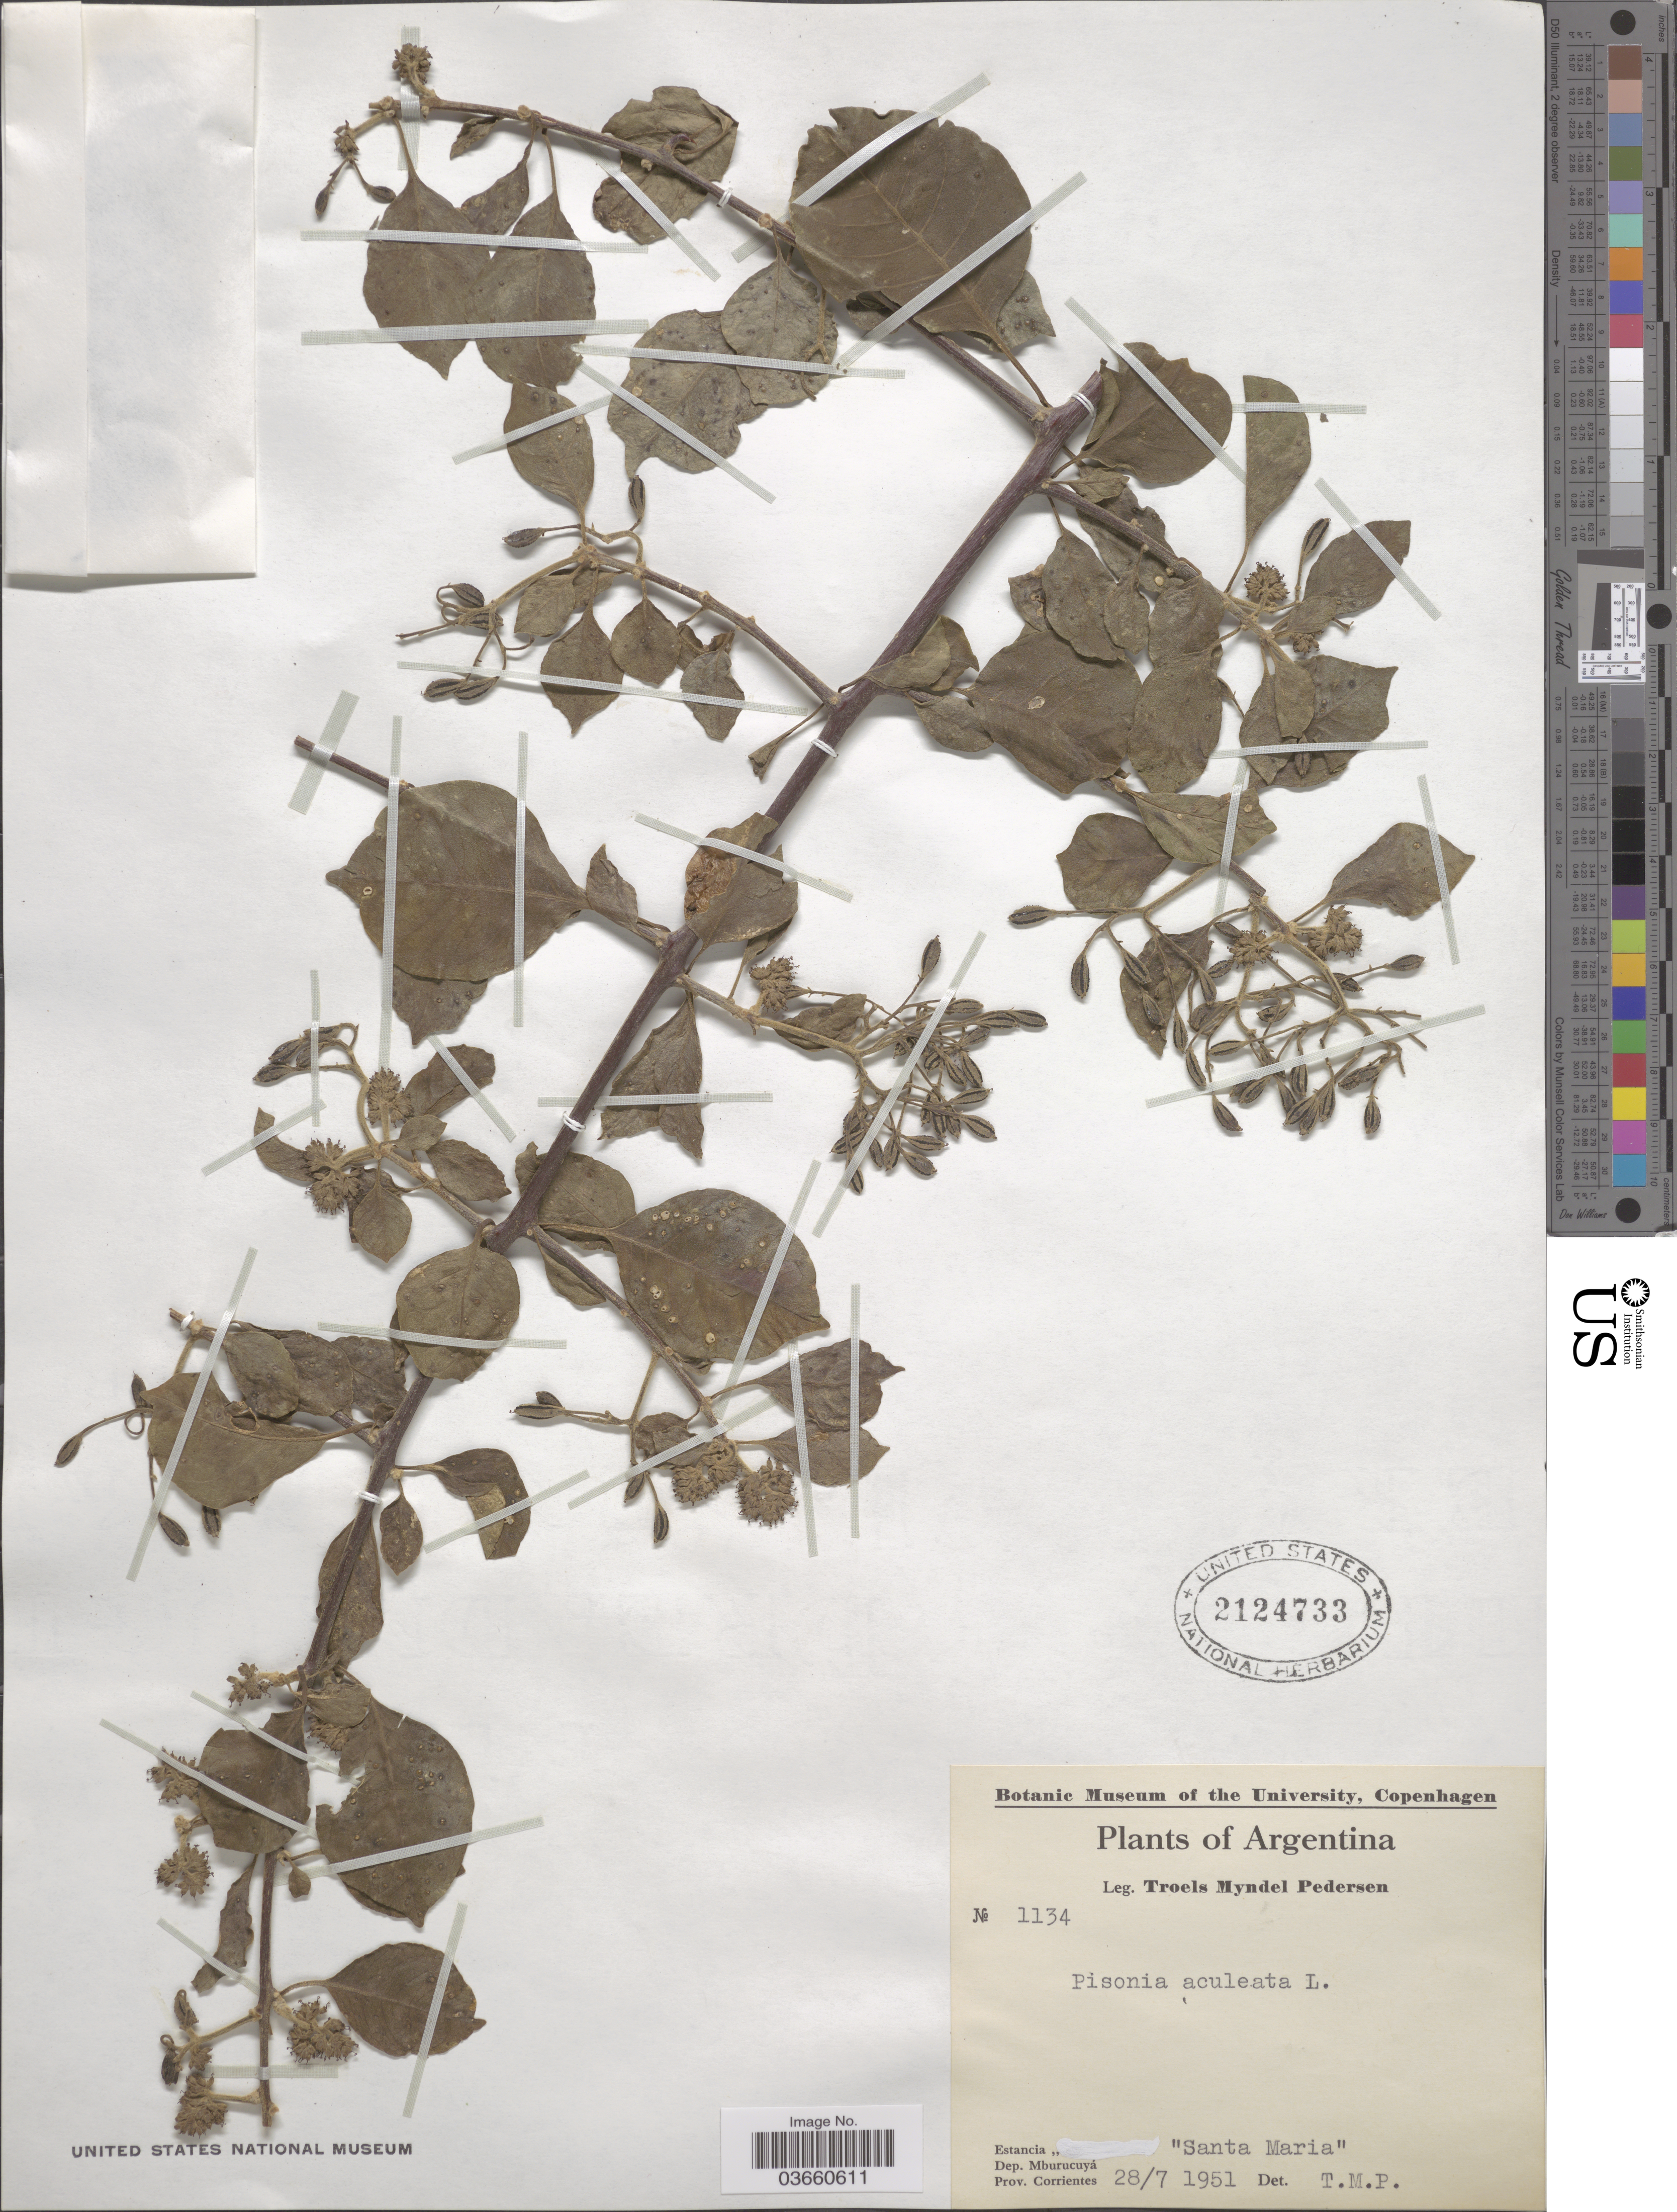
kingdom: Plantae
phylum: Tracheophyta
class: Magnoliopsida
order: Caryophyllales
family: Nyctaginaceae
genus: Pisonia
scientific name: Pisonia aculeata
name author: L.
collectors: T. Pederson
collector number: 1134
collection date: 1951-07-28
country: Argentina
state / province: Corrientes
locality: Estancia "Santa Maria". Dep. Mburucuyá.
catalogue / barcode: US 2124733